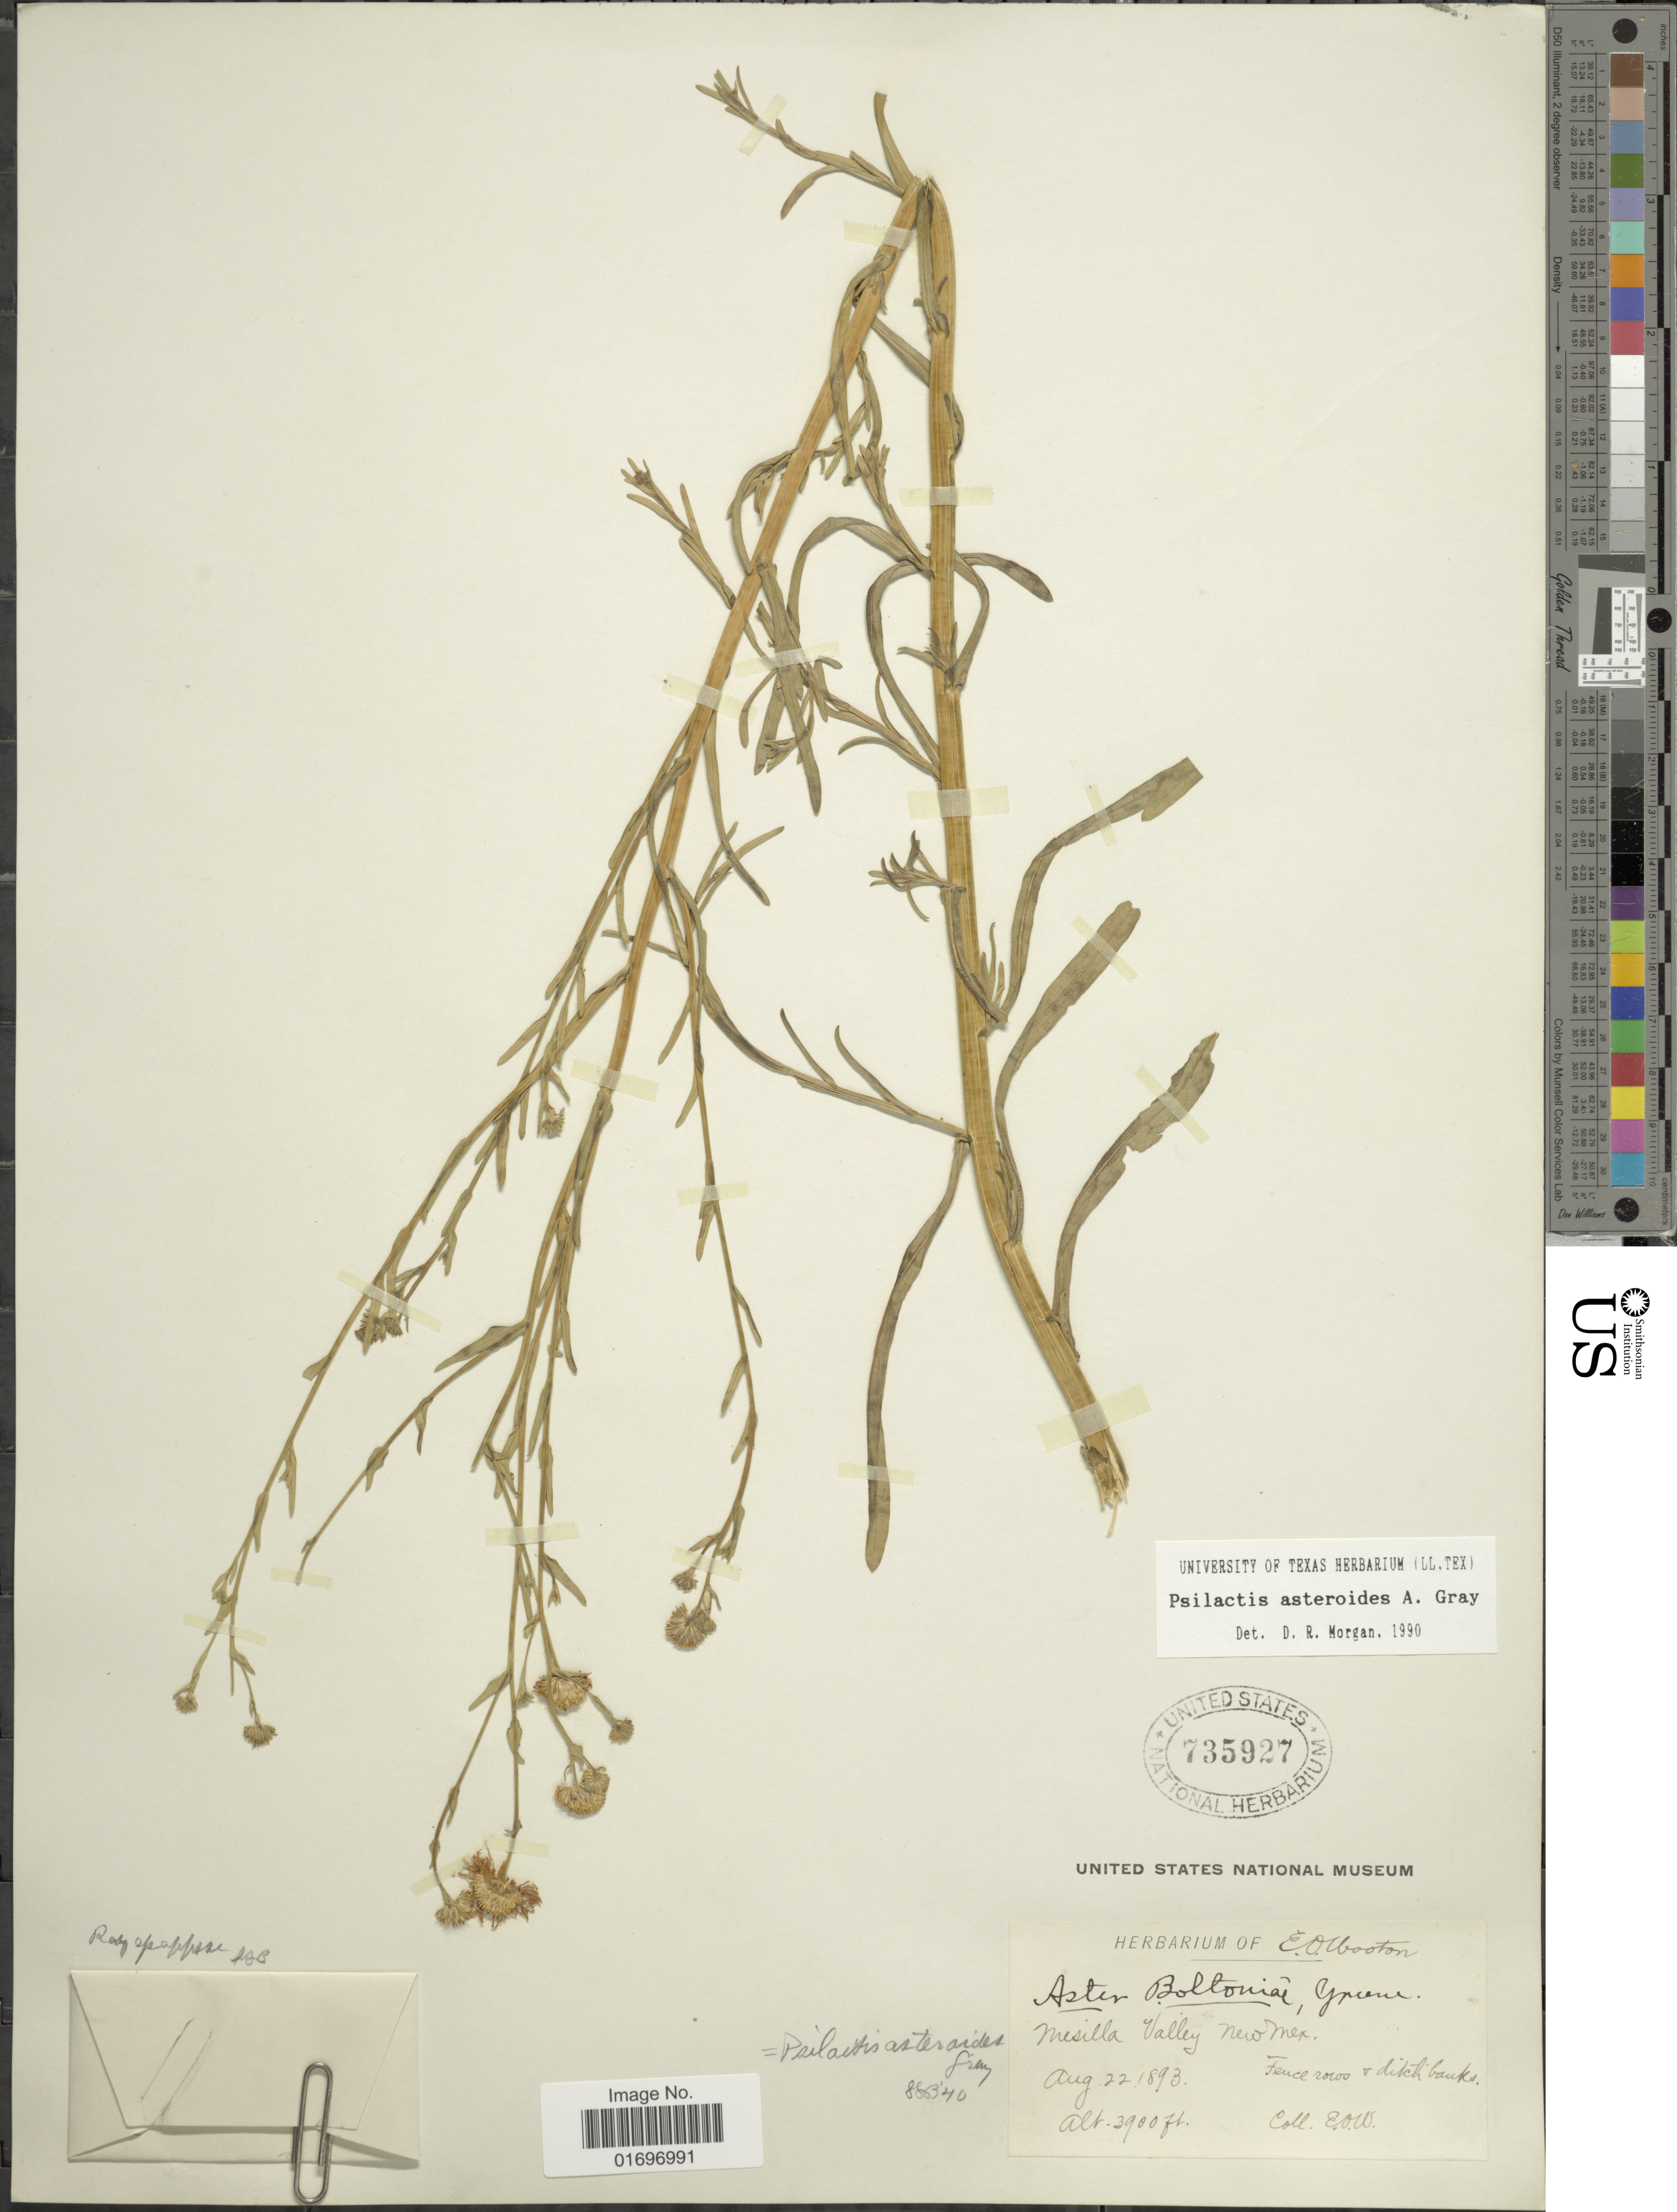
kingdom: Plantae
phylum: Tracheophyta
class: Magnoliopsida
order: Asterales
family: Asteraceae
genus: Psilactis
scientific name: Psilactis asteroides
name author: A. Gray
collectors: E. O. Wooton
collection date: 1893-08-22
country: United States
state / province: New Mexico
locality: Mesilla Valley, New Mex.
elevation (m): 1189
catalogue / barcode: US 735927